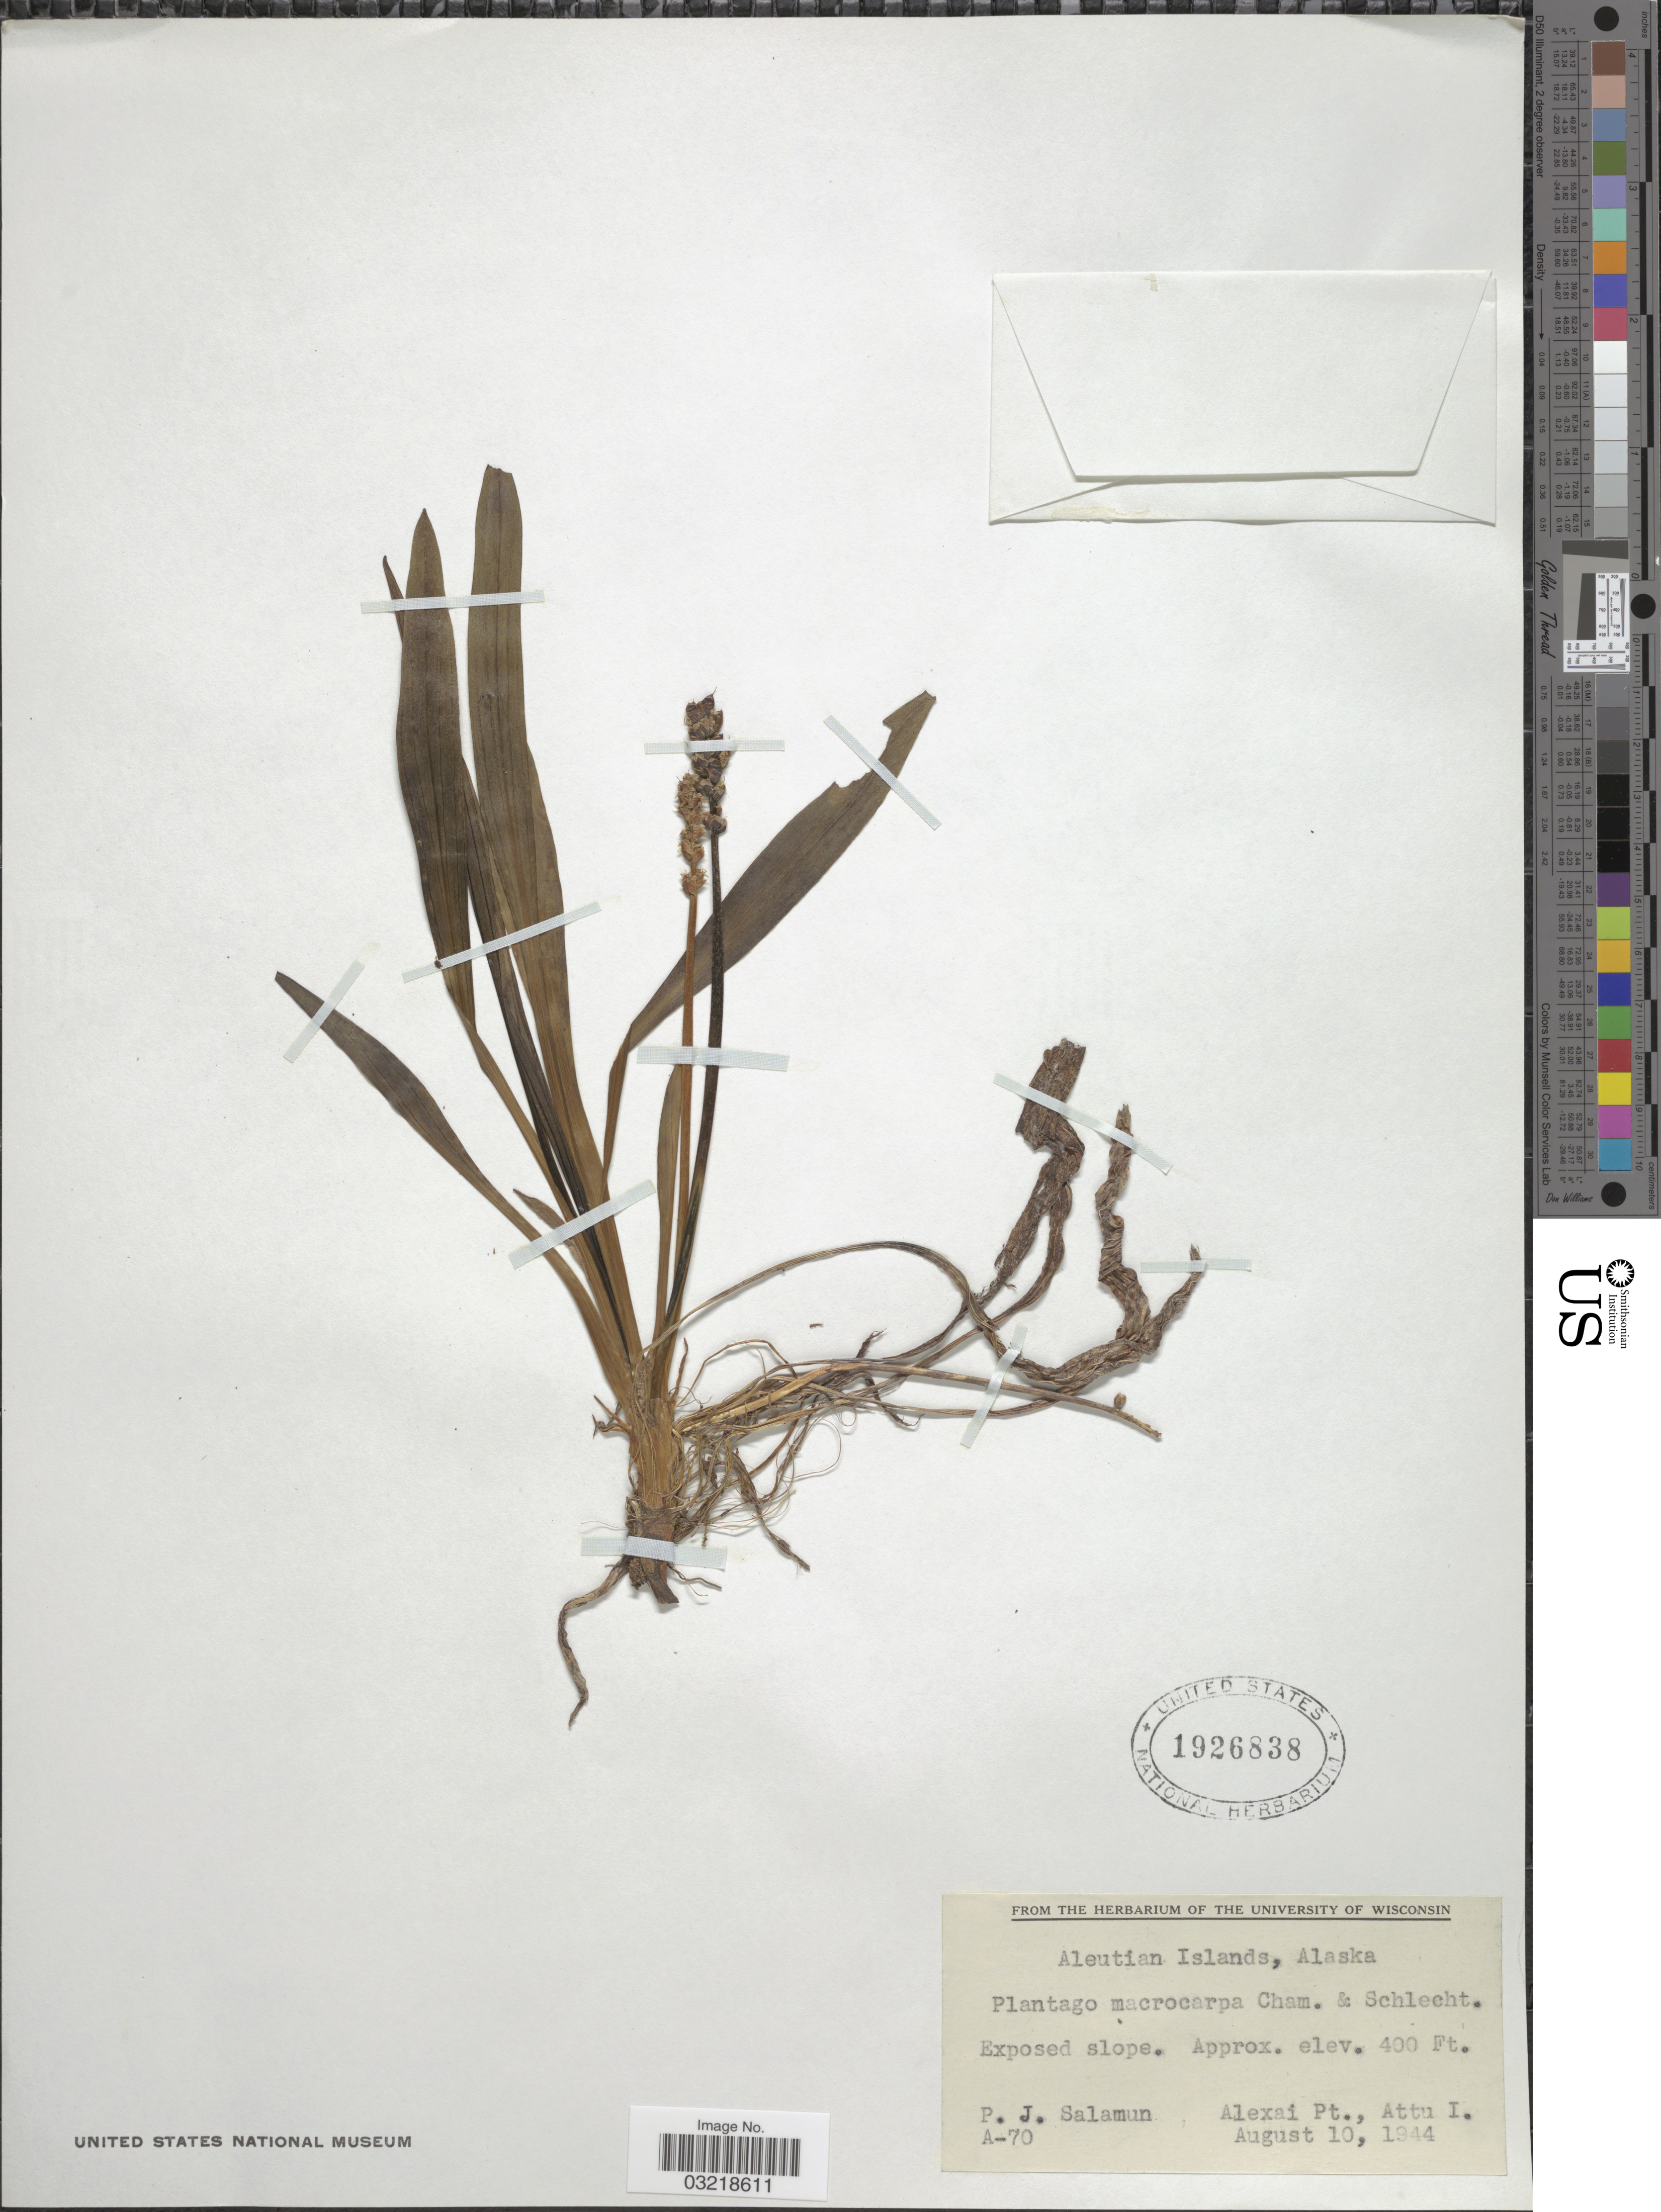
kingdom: Plantae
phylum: Tracheophyta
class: Magnoliopsida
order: Lamiales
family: Plantaginaceae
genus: Plantago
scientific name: Plantago macrocarpa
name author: Cham. & Schltdl.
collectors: P. Salamun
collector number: A-70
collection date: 1944-08-10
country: United States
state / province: Alaska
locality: Aleutian Islands. Alexai Pt., Attu I.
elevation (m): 122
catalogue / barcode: US 1926838